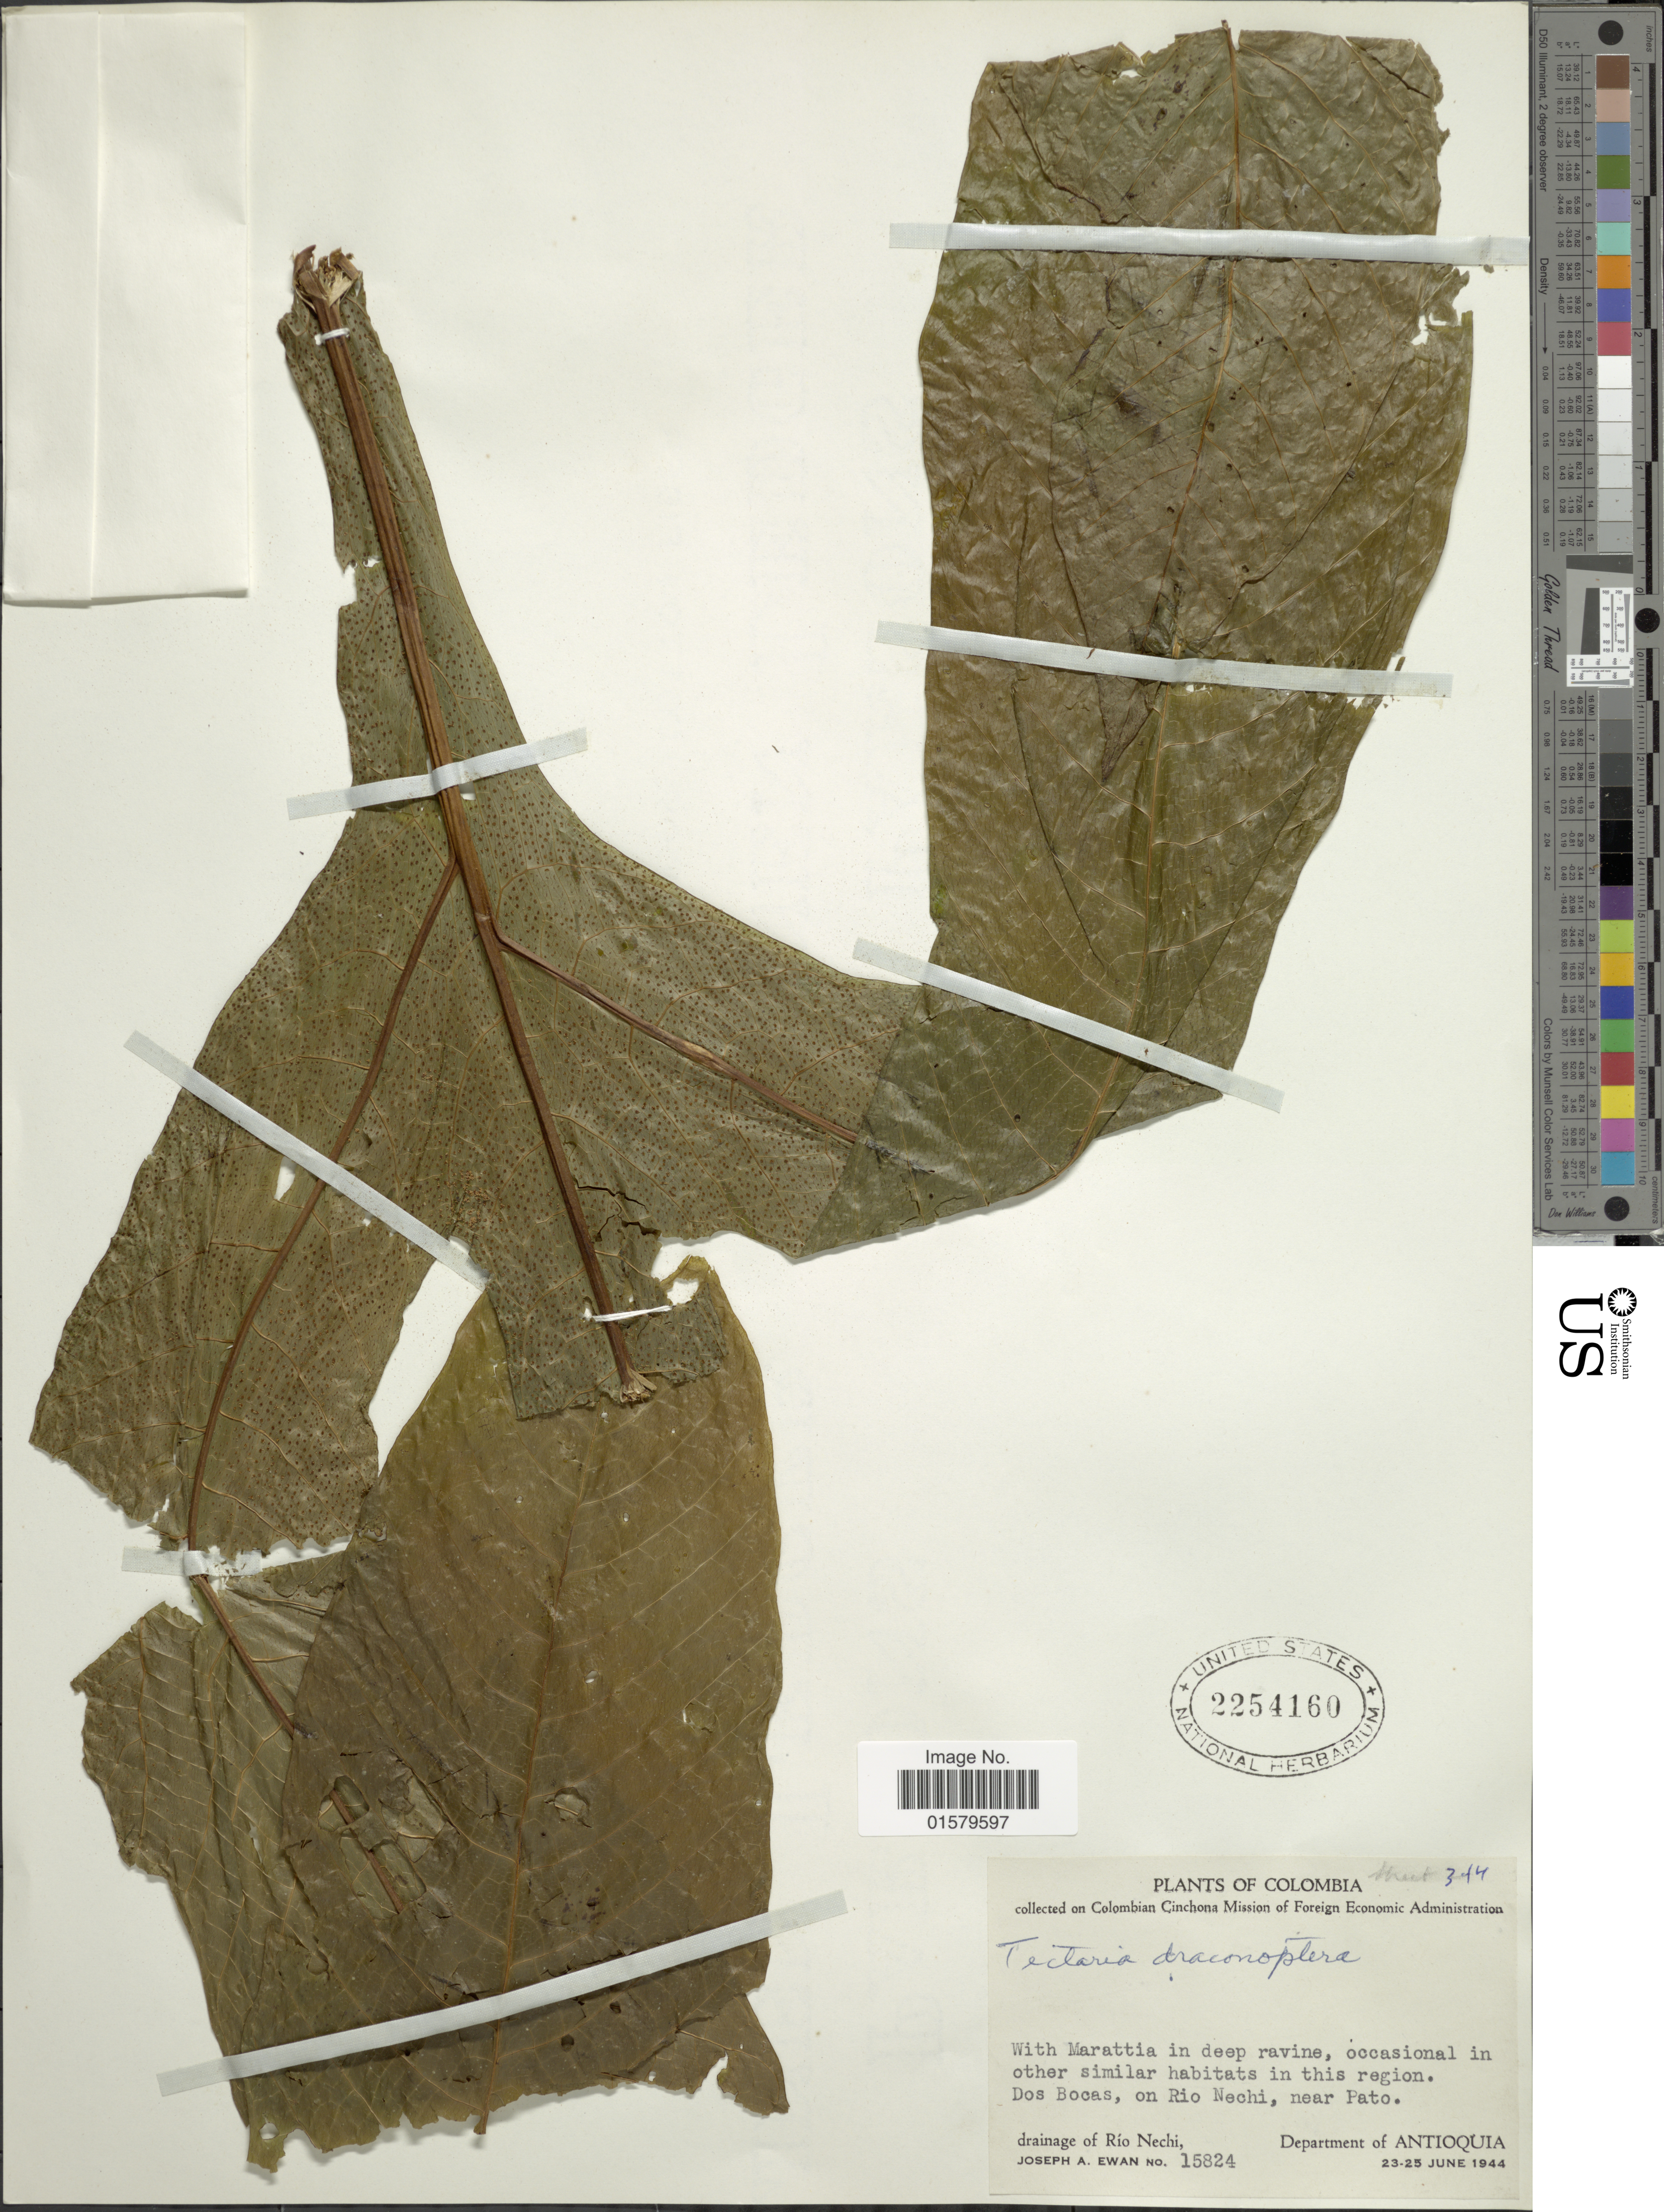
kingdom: Plantae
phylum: Tracheophyta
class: Polypodiopsida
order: Polypodiales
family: Tectariaceae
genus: Tectaria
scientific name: Tectaria draconoptera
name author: (D.C. Eaton) Copel.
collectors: J. A. Ewan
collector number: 15824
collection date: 1944-06-23/1944-06-25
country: Colombia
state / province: Antioquia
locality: With Marattia in deep ravine, occasional in other similar habitats in this region. Dos Bocas, on Rio Nechi, near Pato.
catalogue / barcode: US 2254160